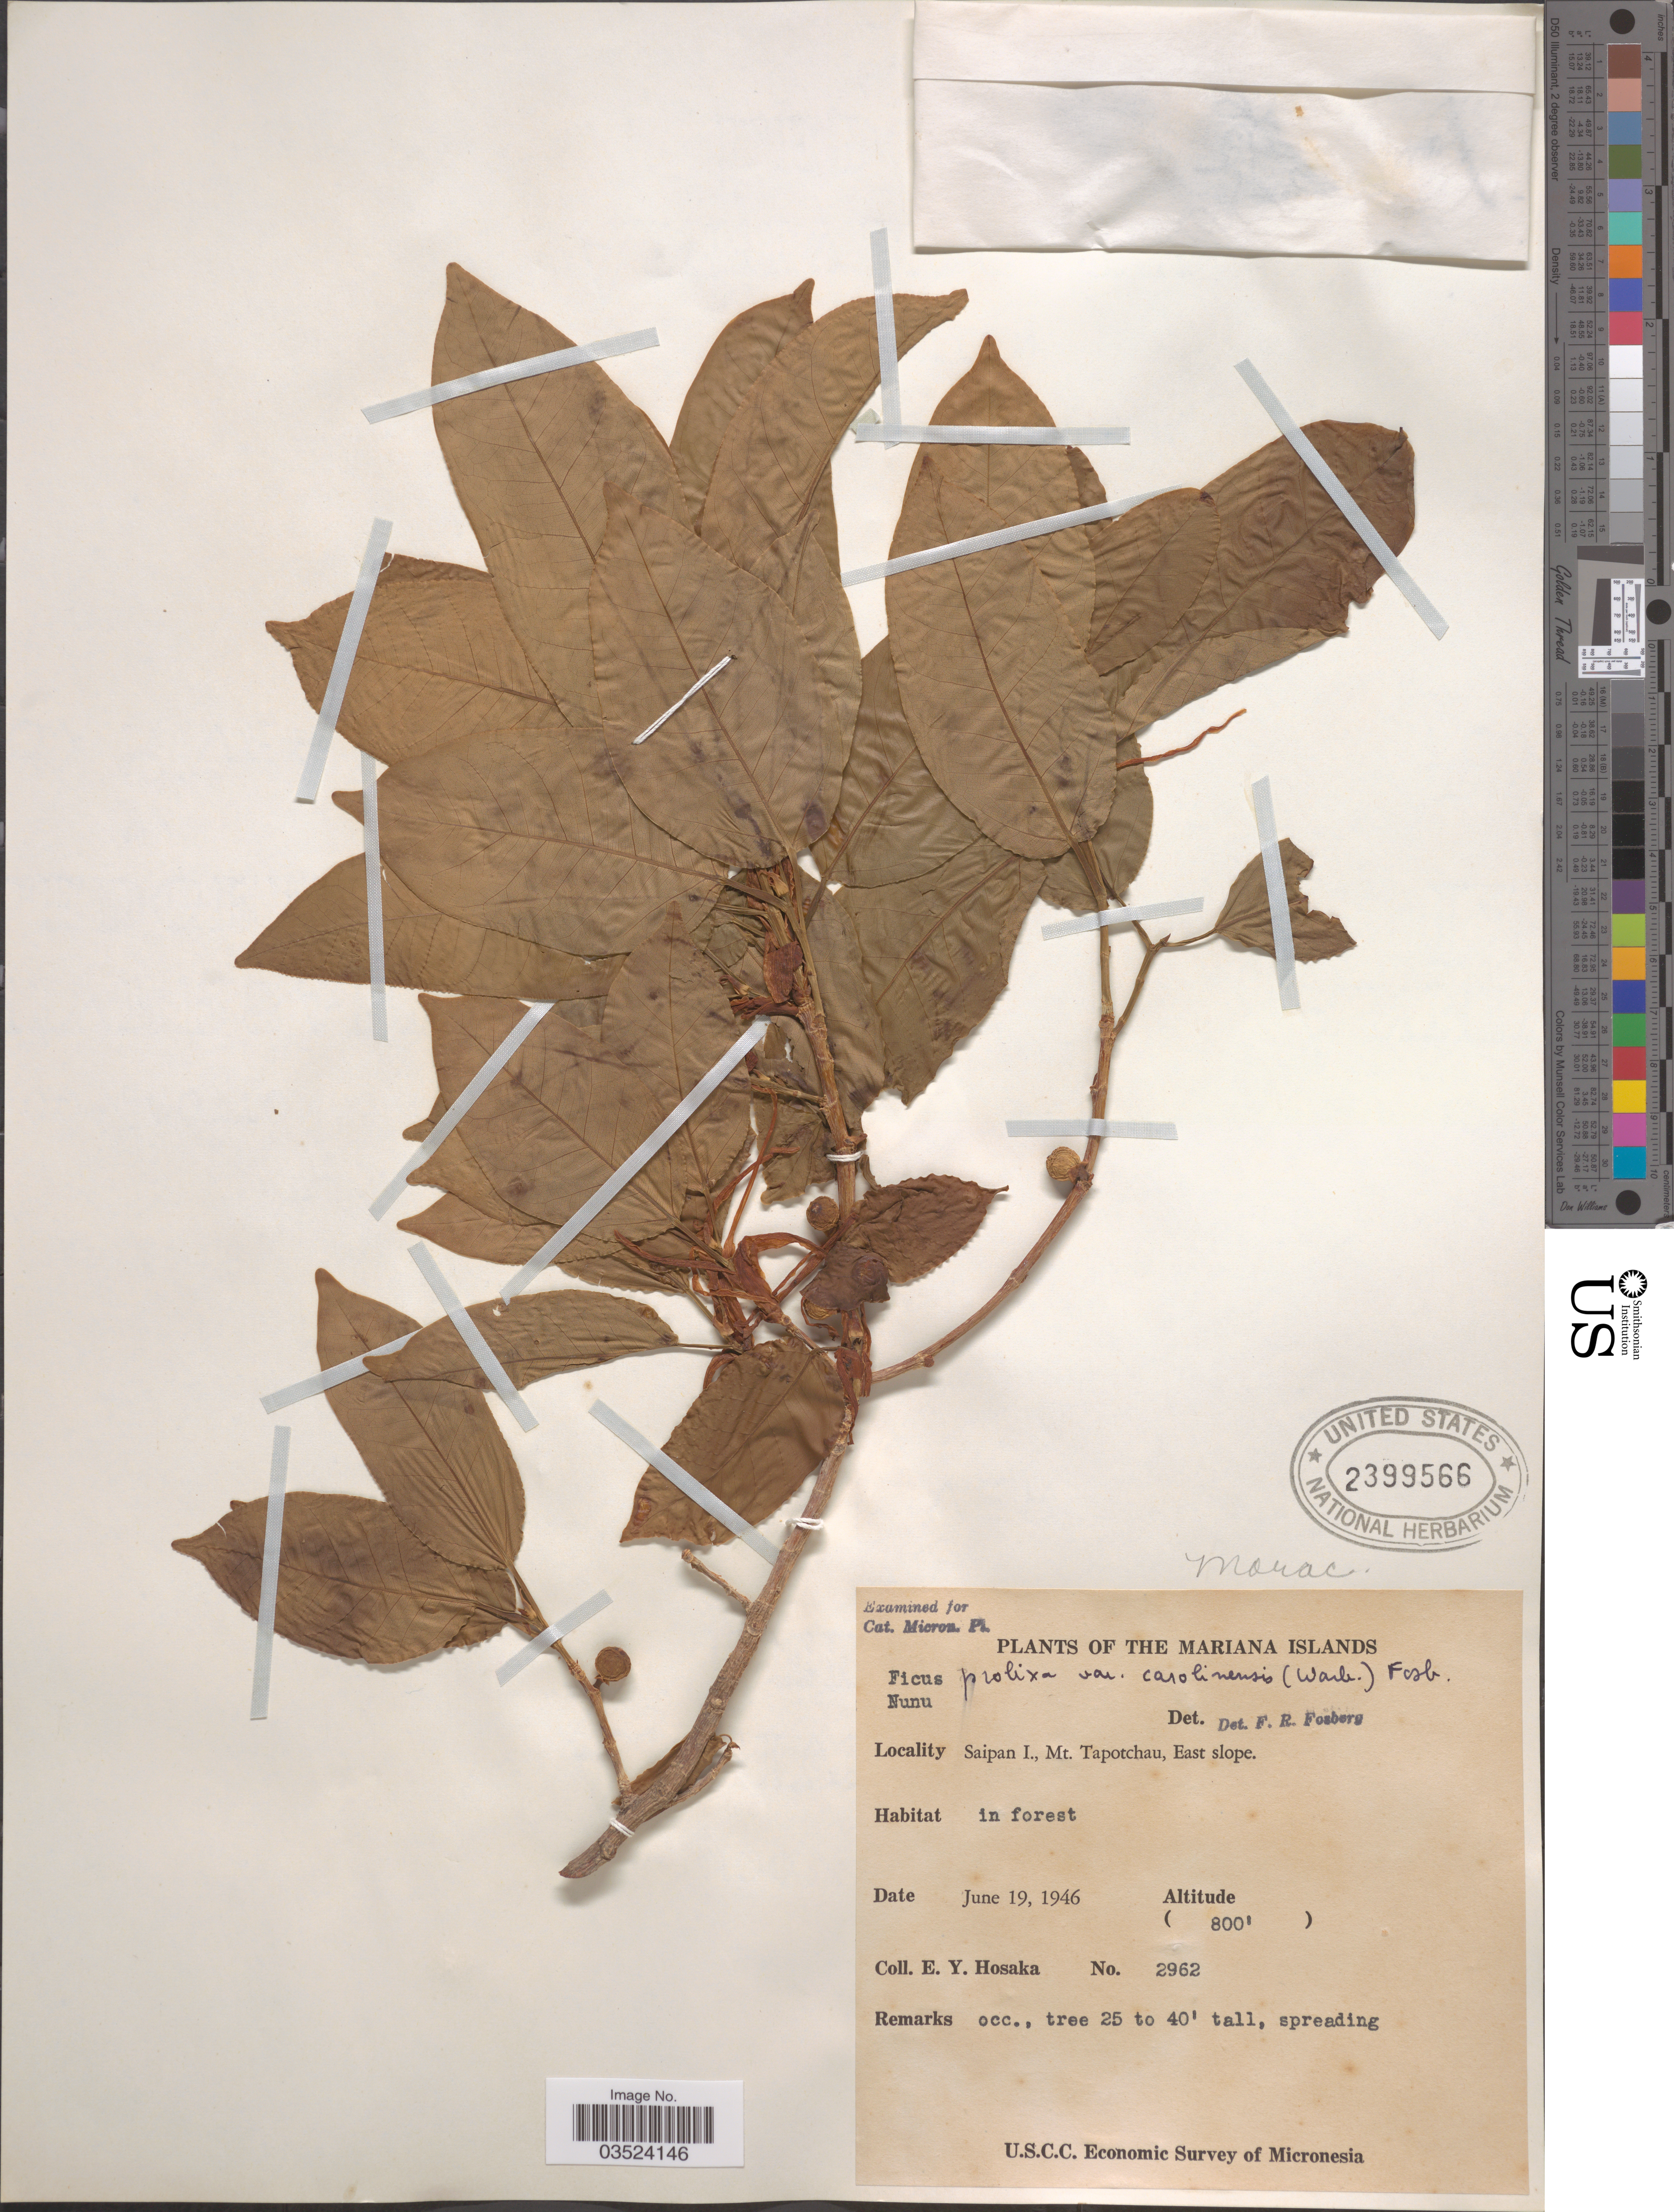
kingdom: Plantae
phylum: Tracheophyta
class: Magnoliopsida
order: Rosales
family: Moraceae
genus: Ficus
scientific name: Ficus prolixa var. carolinensis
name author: (Warb.) Fosberg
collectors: E. Y. Hosaka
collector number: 2962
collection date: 1946-06-19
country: Northern Mariana Islands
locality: The Mariana Islands. Saipan I., Mt. Tapotchau, East slope.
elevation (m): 244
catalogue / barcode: US 2399566